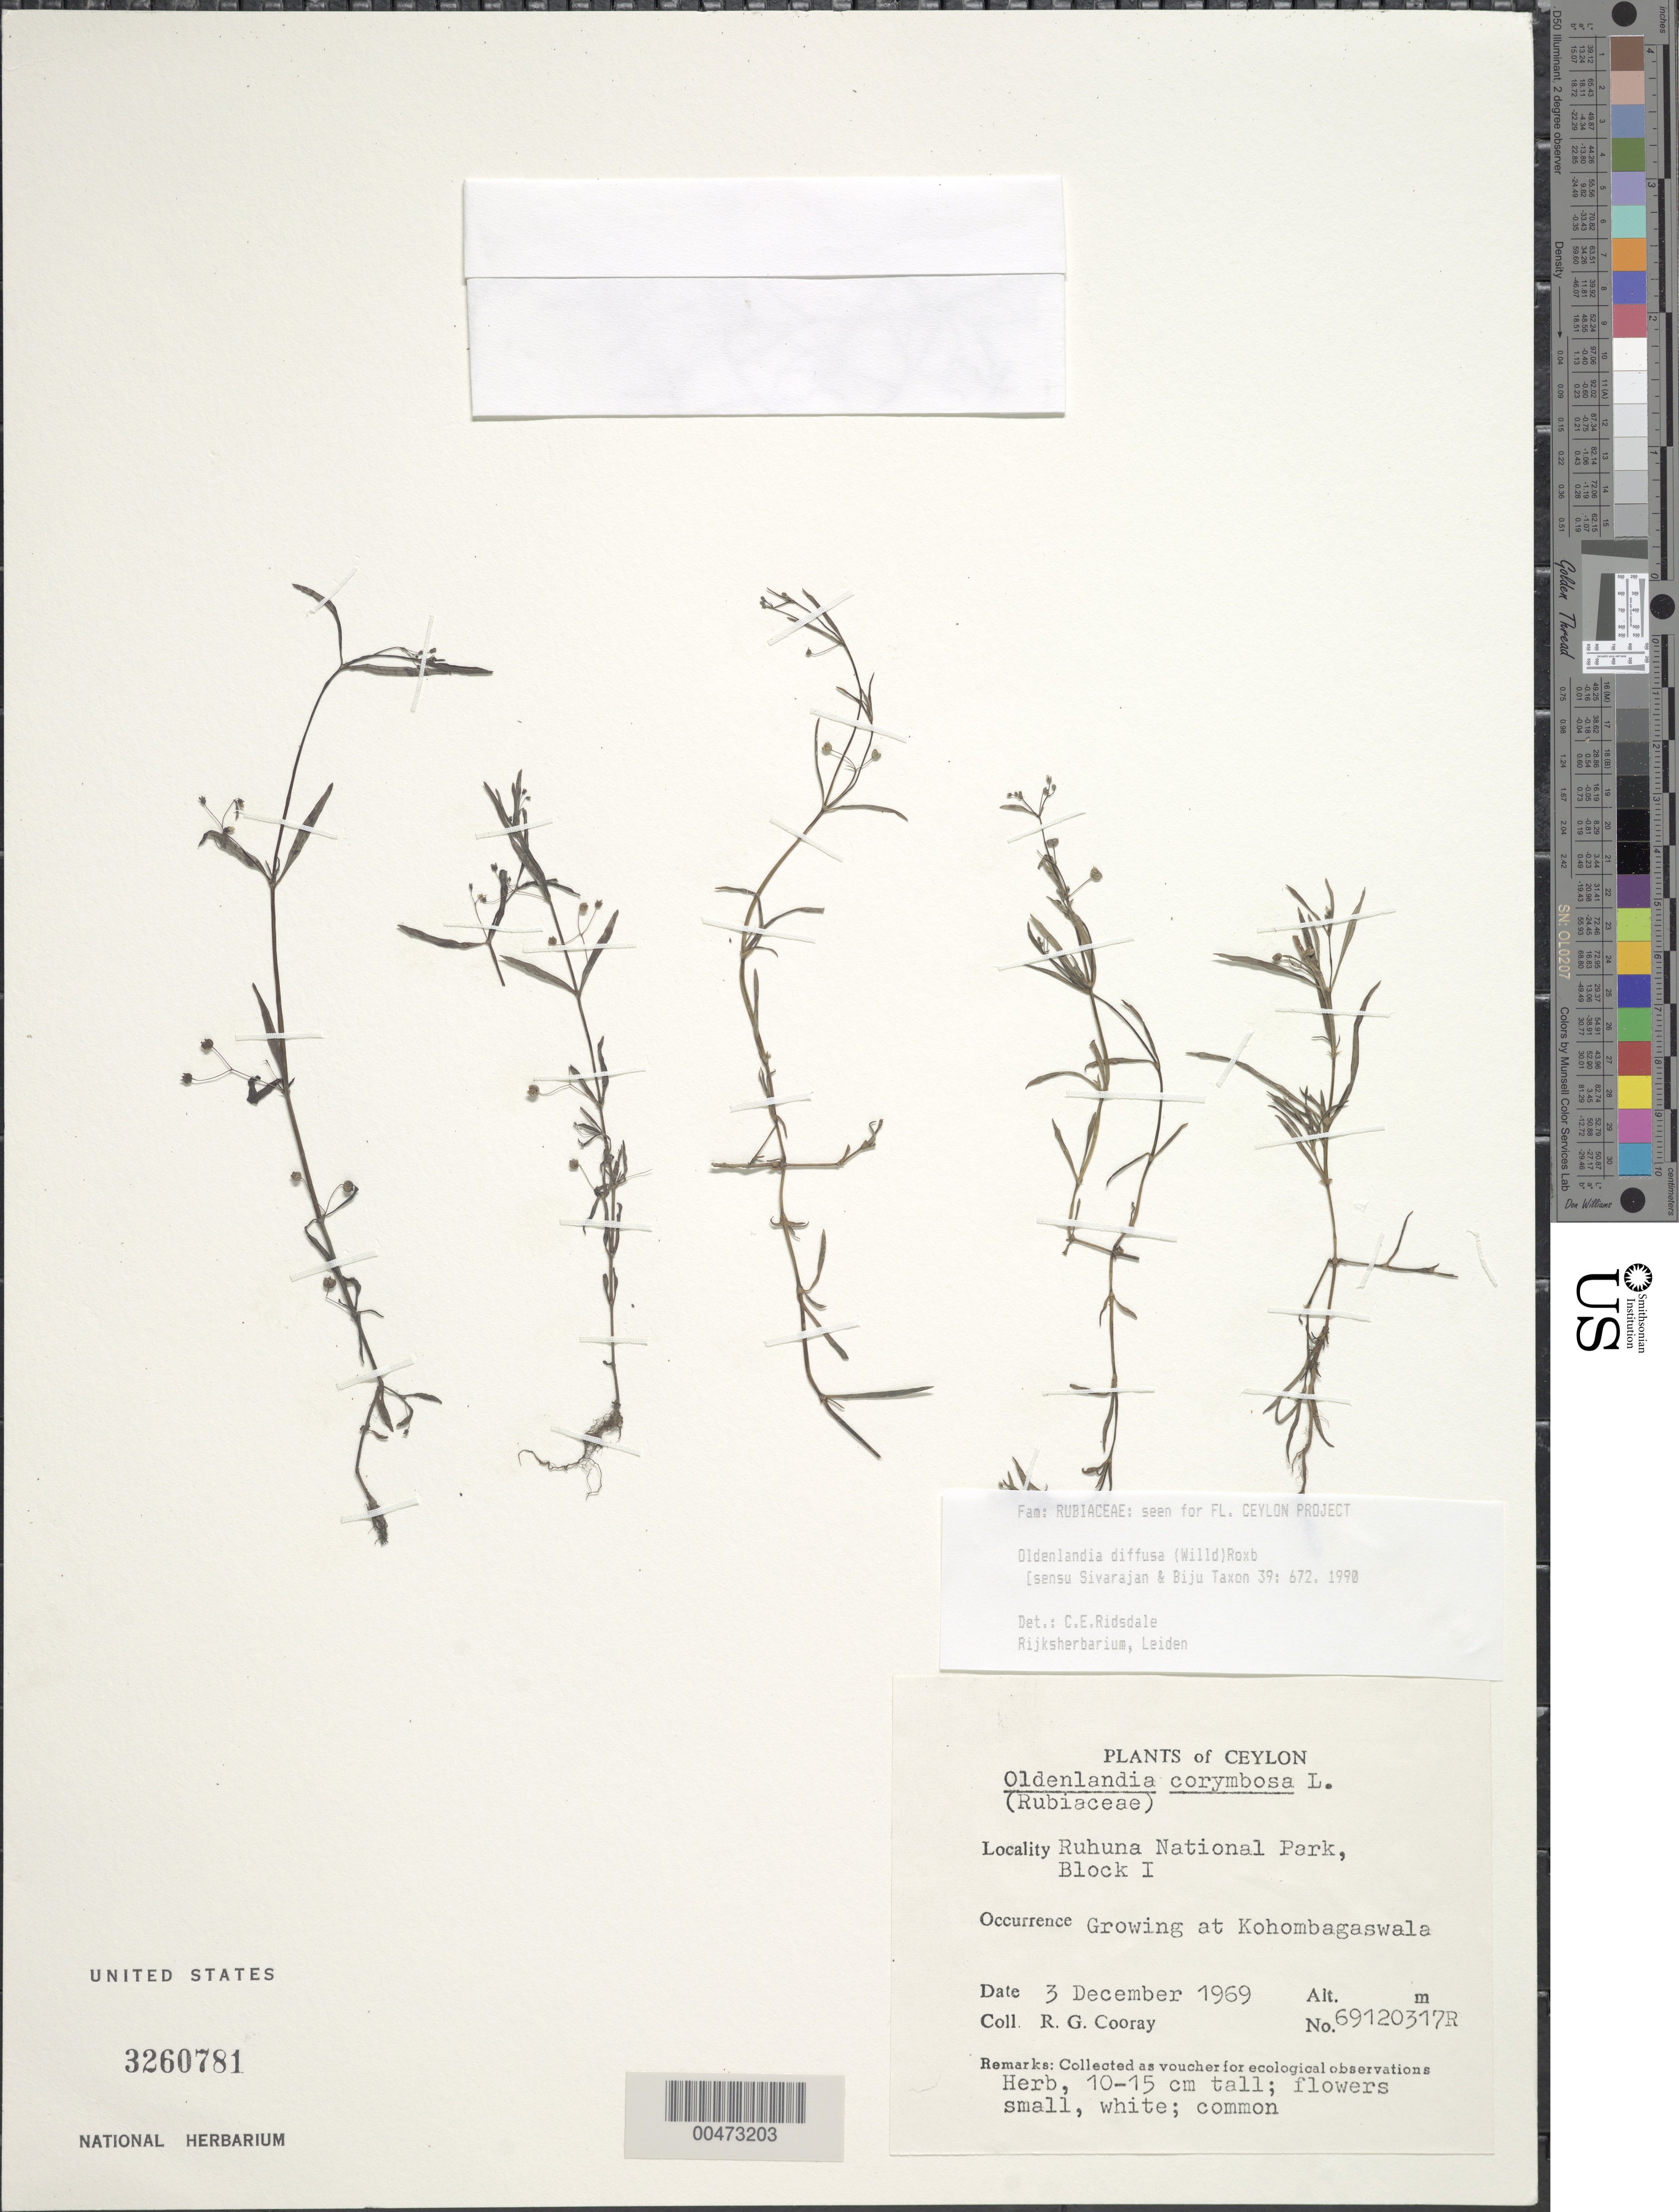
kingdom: Plantae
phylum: Tracheophyta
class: Magnoliopsida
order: Gentianales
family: Rubiaceae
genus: Oldenlandia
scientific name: Oldenlandia diffusa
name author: (Willd.) Roxb.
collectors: R. Cooray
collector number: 69120317R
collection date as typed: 03 Dec 1969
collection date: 1969-12-03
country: Sri Lanka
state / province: Southern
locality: Ruhuna National Park, Block I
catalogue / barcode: US 3260781